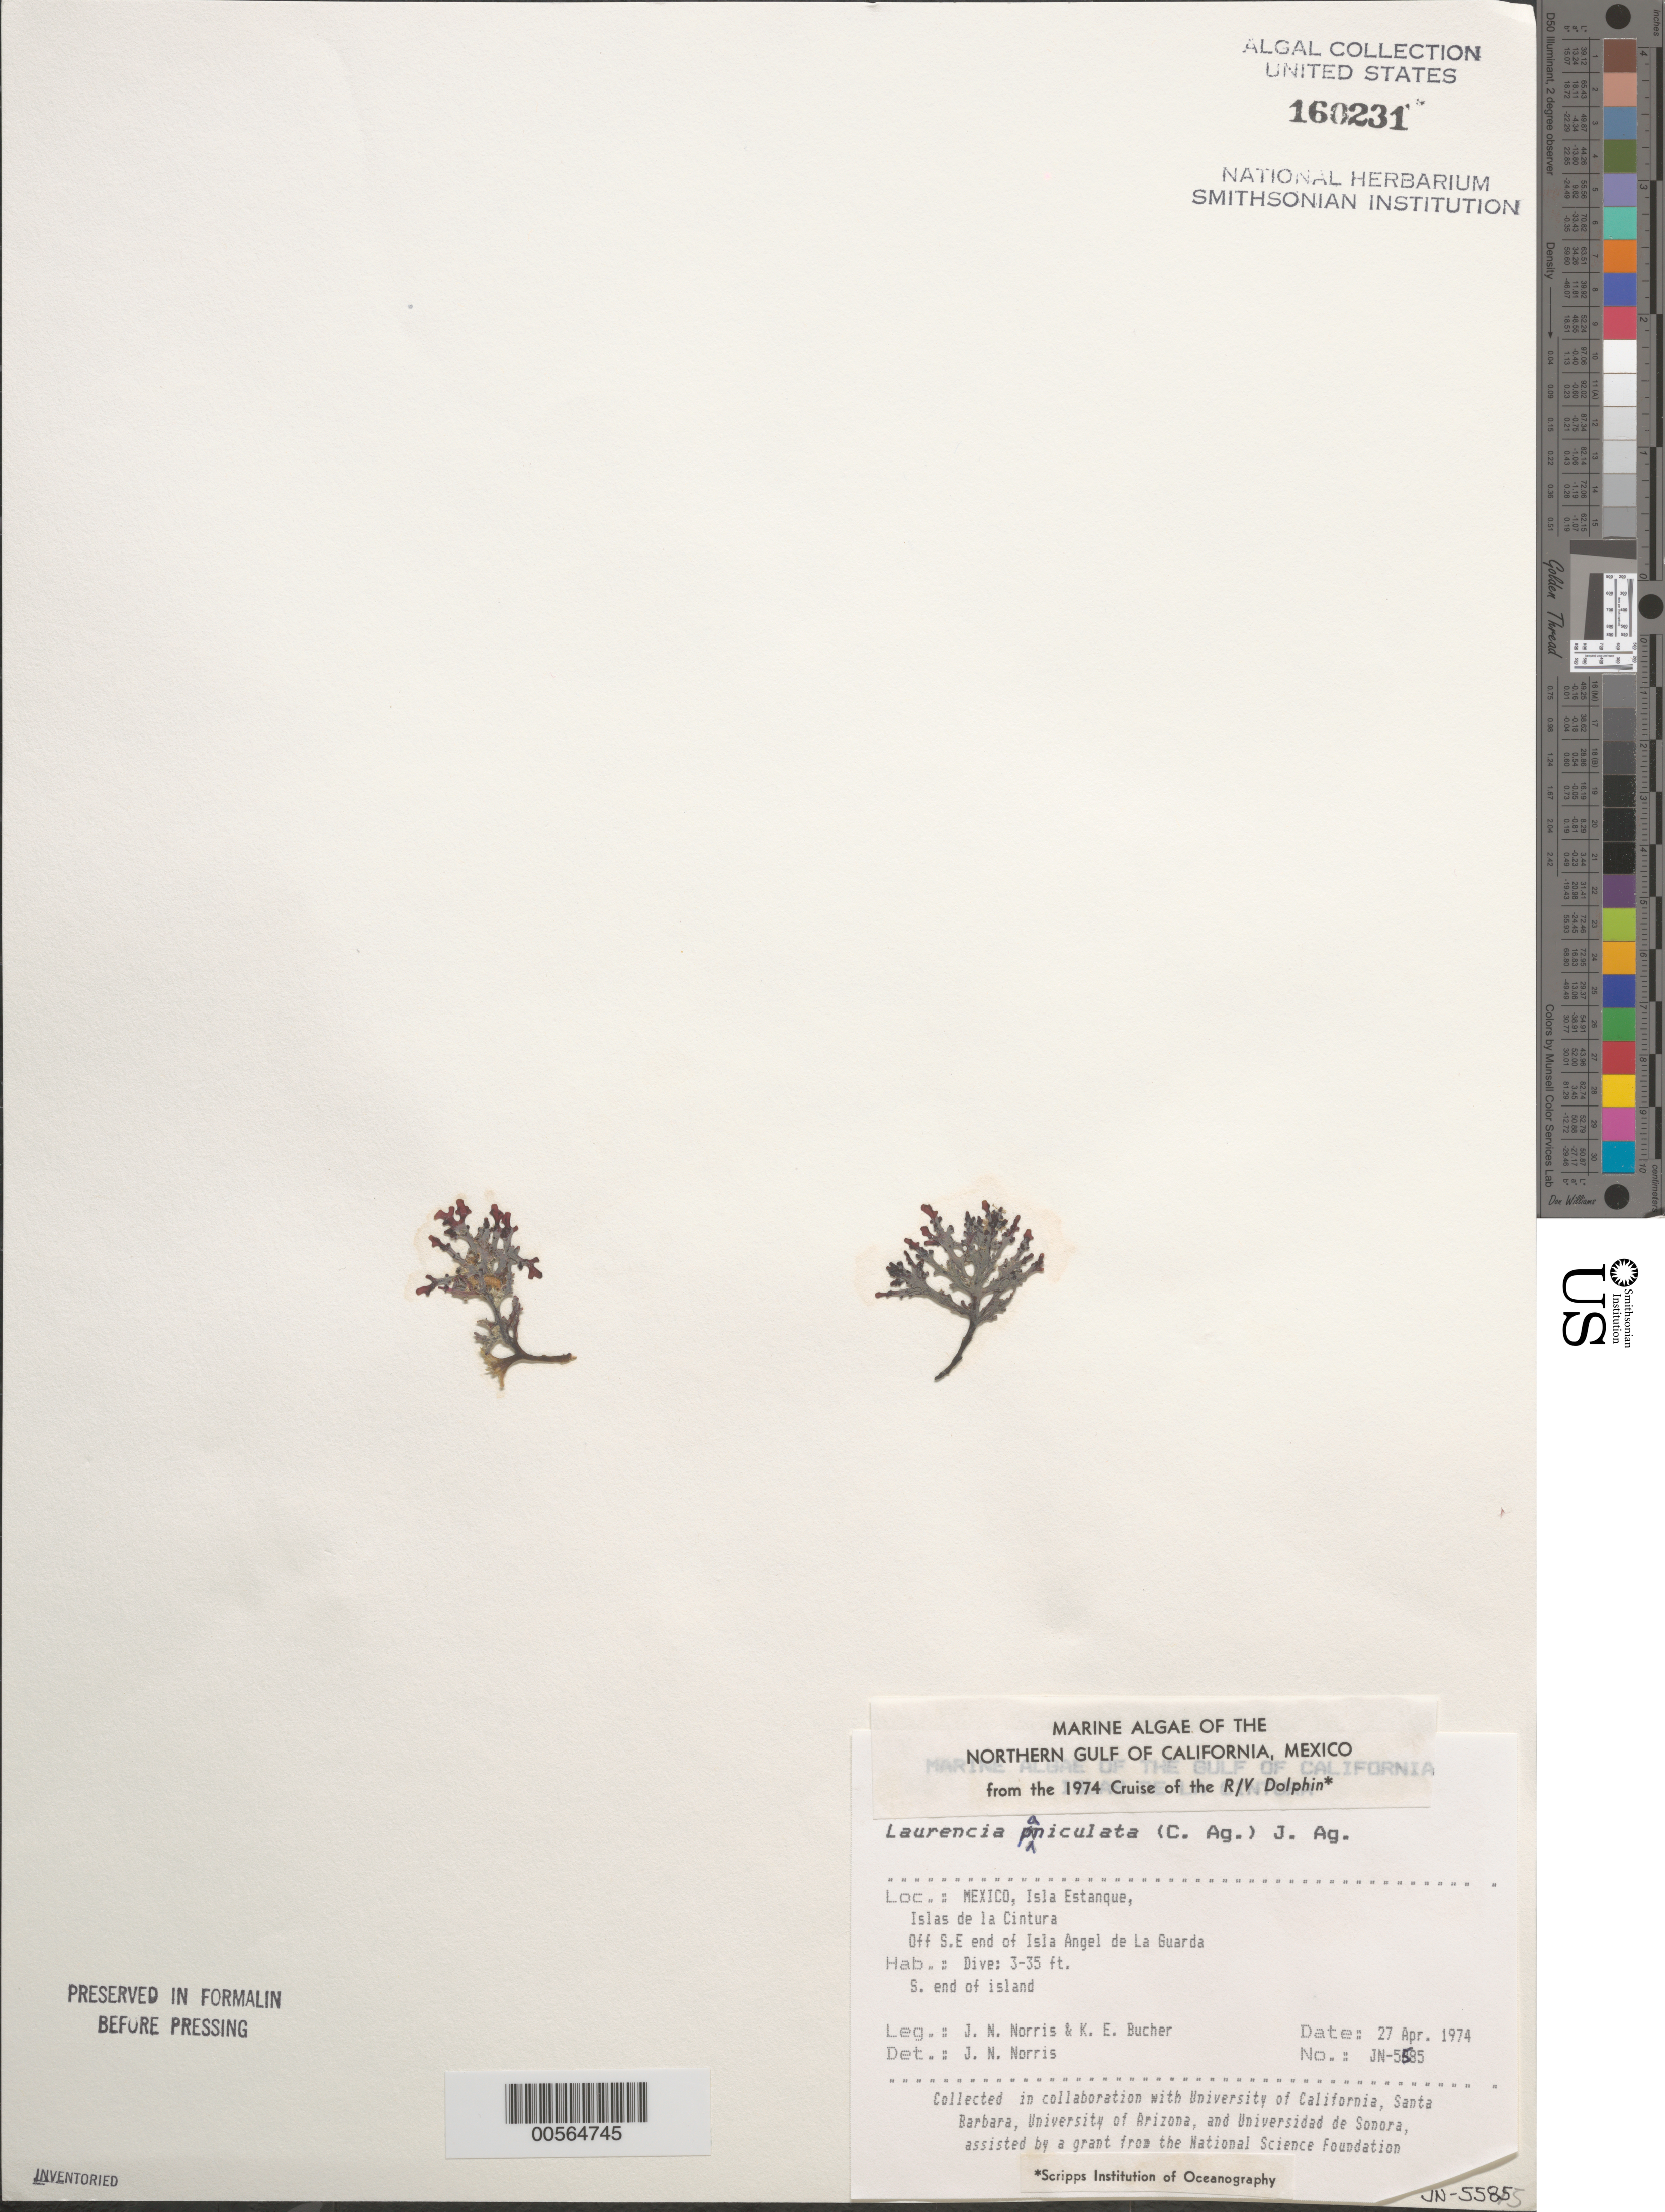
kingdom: Plantae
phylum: Rhodophyta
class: Florideophyceae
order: Ceramiales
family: Rhodomelaceae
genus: Palisada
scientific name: Palisada thuyoides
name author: (Kützing) Cassano et al.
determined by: Algae name updating Project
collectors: J. N. Norris & K. E. Bucher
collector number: JN-5585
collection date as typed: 27 Apr 1974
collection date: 1974-04-27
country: Mexico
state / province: Baja California Norte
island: Isla Estanque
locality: Off Isla Angel de la Guarda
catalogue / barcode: US 160231